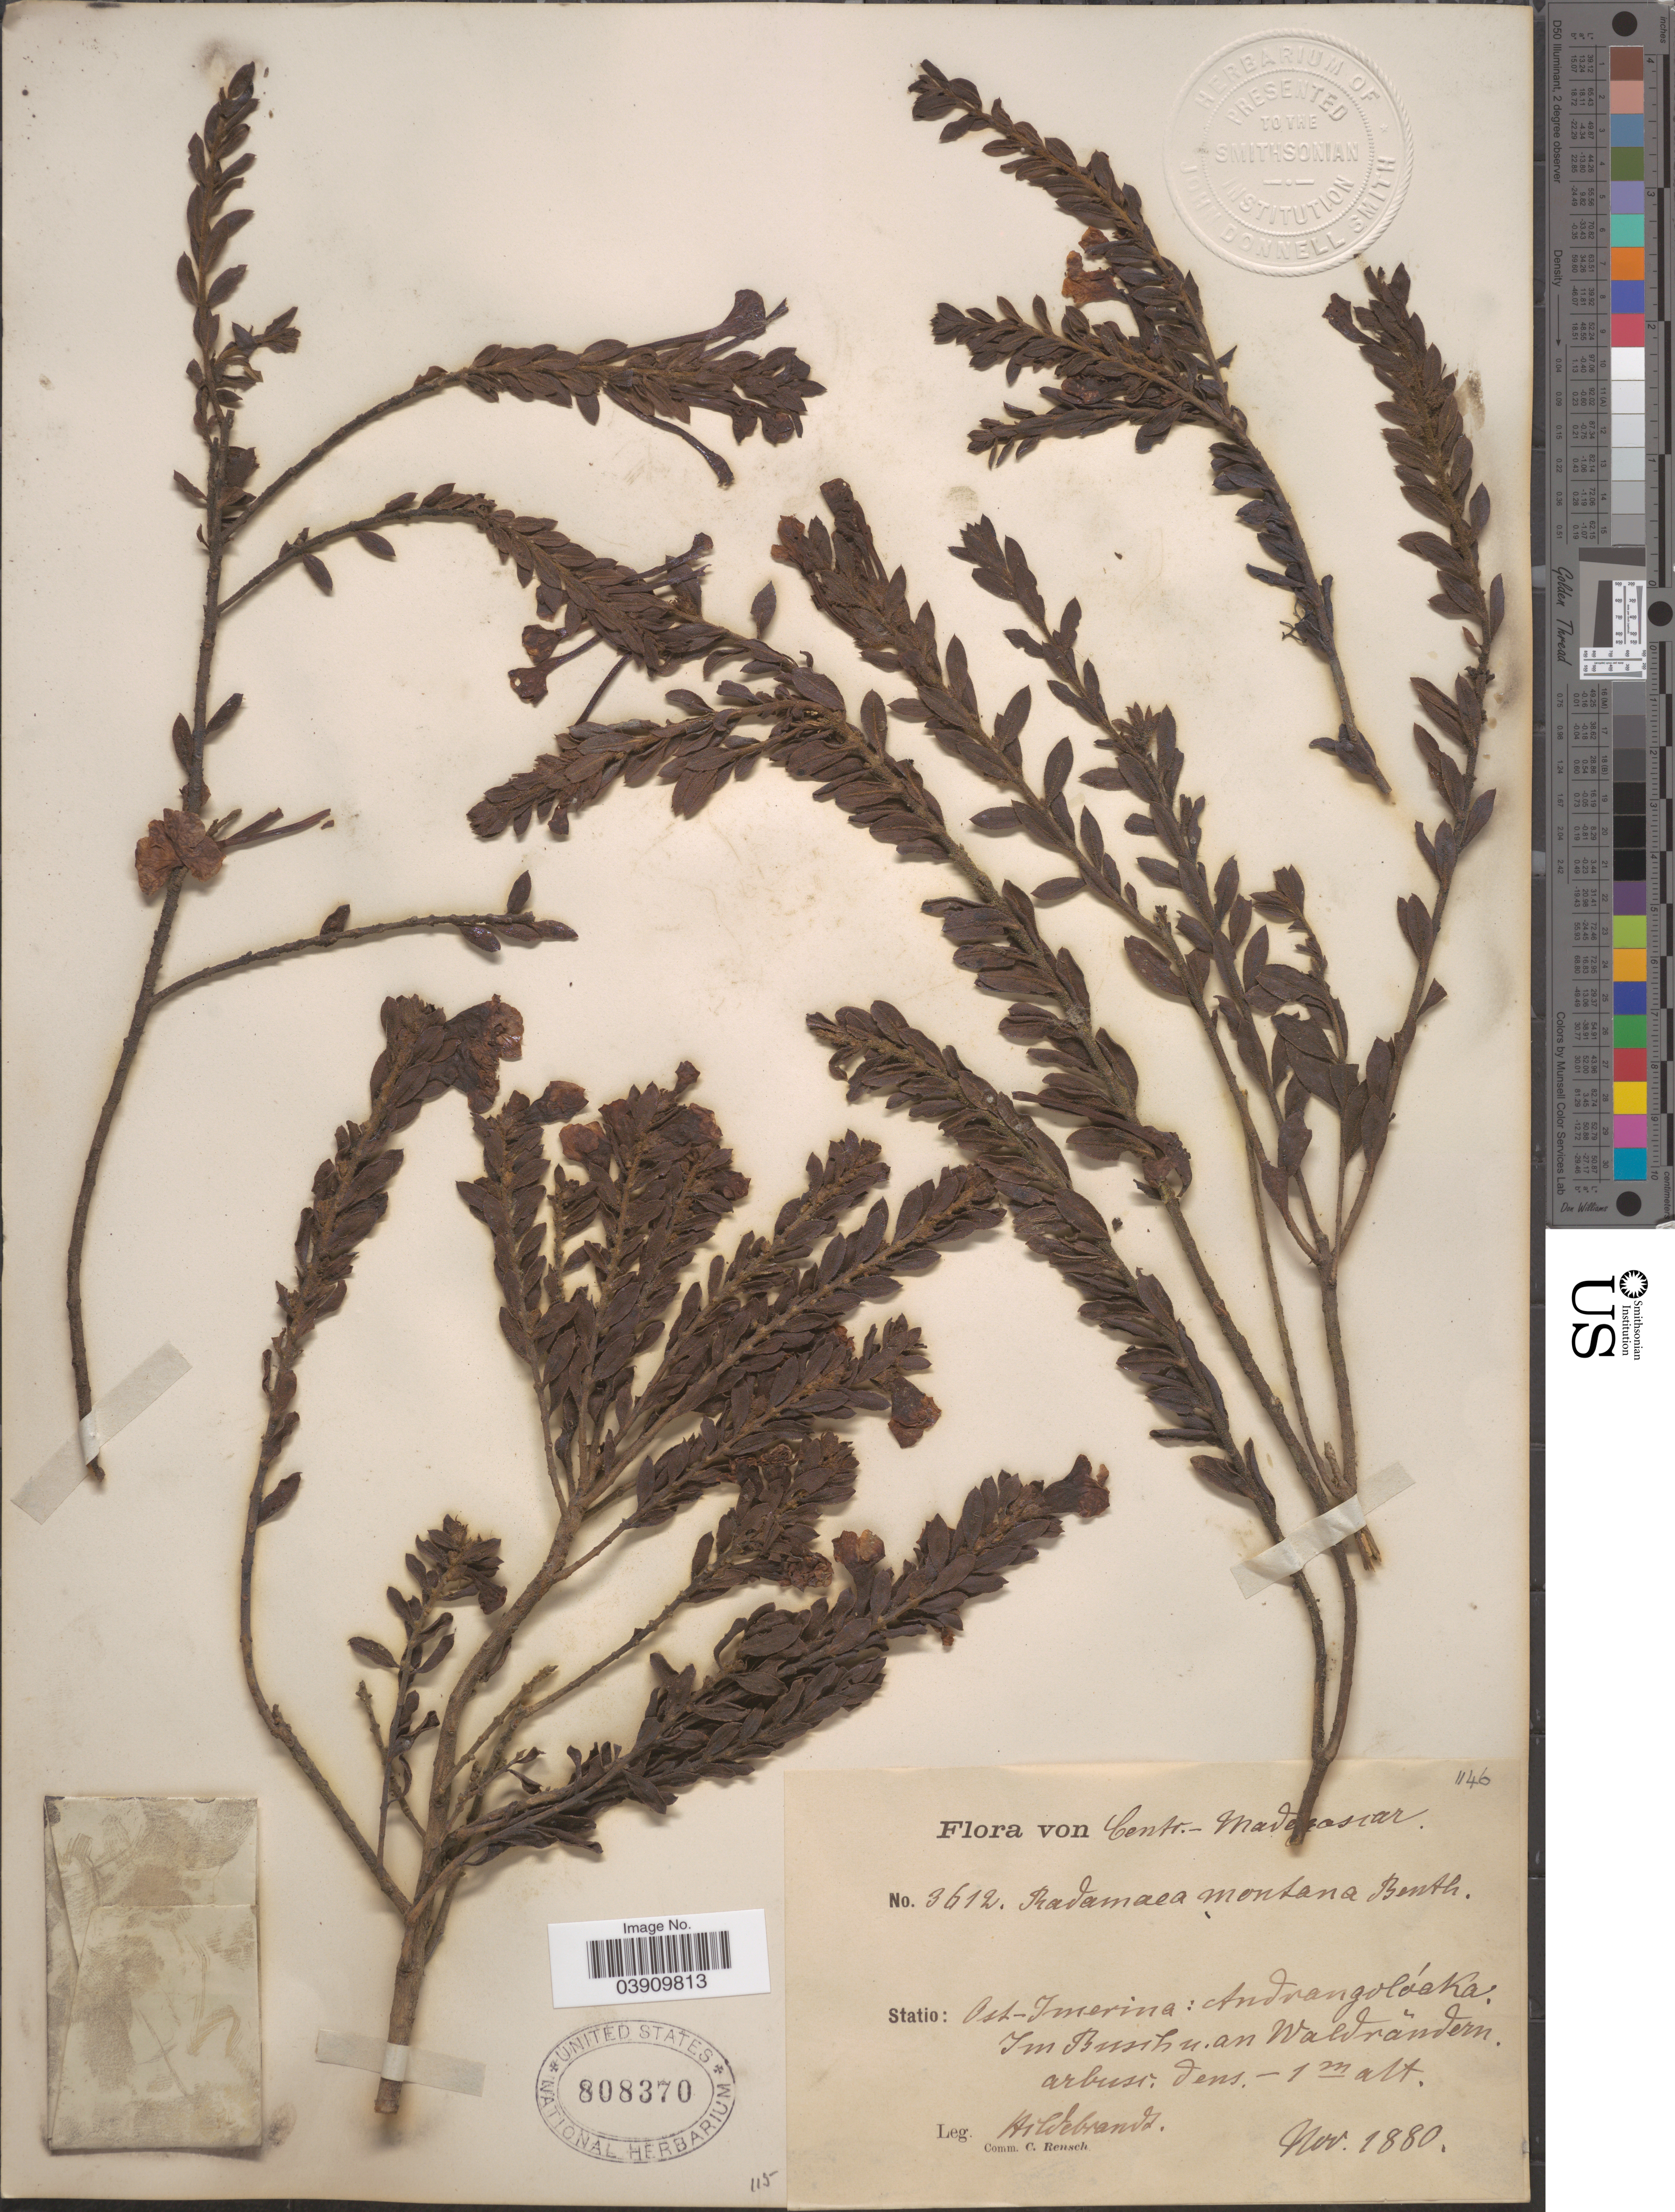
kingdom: Plantae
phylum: Tracheophyta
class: Magnoliopsida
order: Lamiales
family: Orobanchaceae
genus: Radamaea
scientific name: Radamaea montana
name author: Benth.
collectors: J. Hildebrandt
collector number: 3612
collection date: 1880-11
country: Madagascar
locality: Centr.-Madagascar. Statio: Ost-Imerina: Andrangolóaka. Im Busch u. an Waldrändern.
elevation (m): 1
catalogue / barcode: US 808370